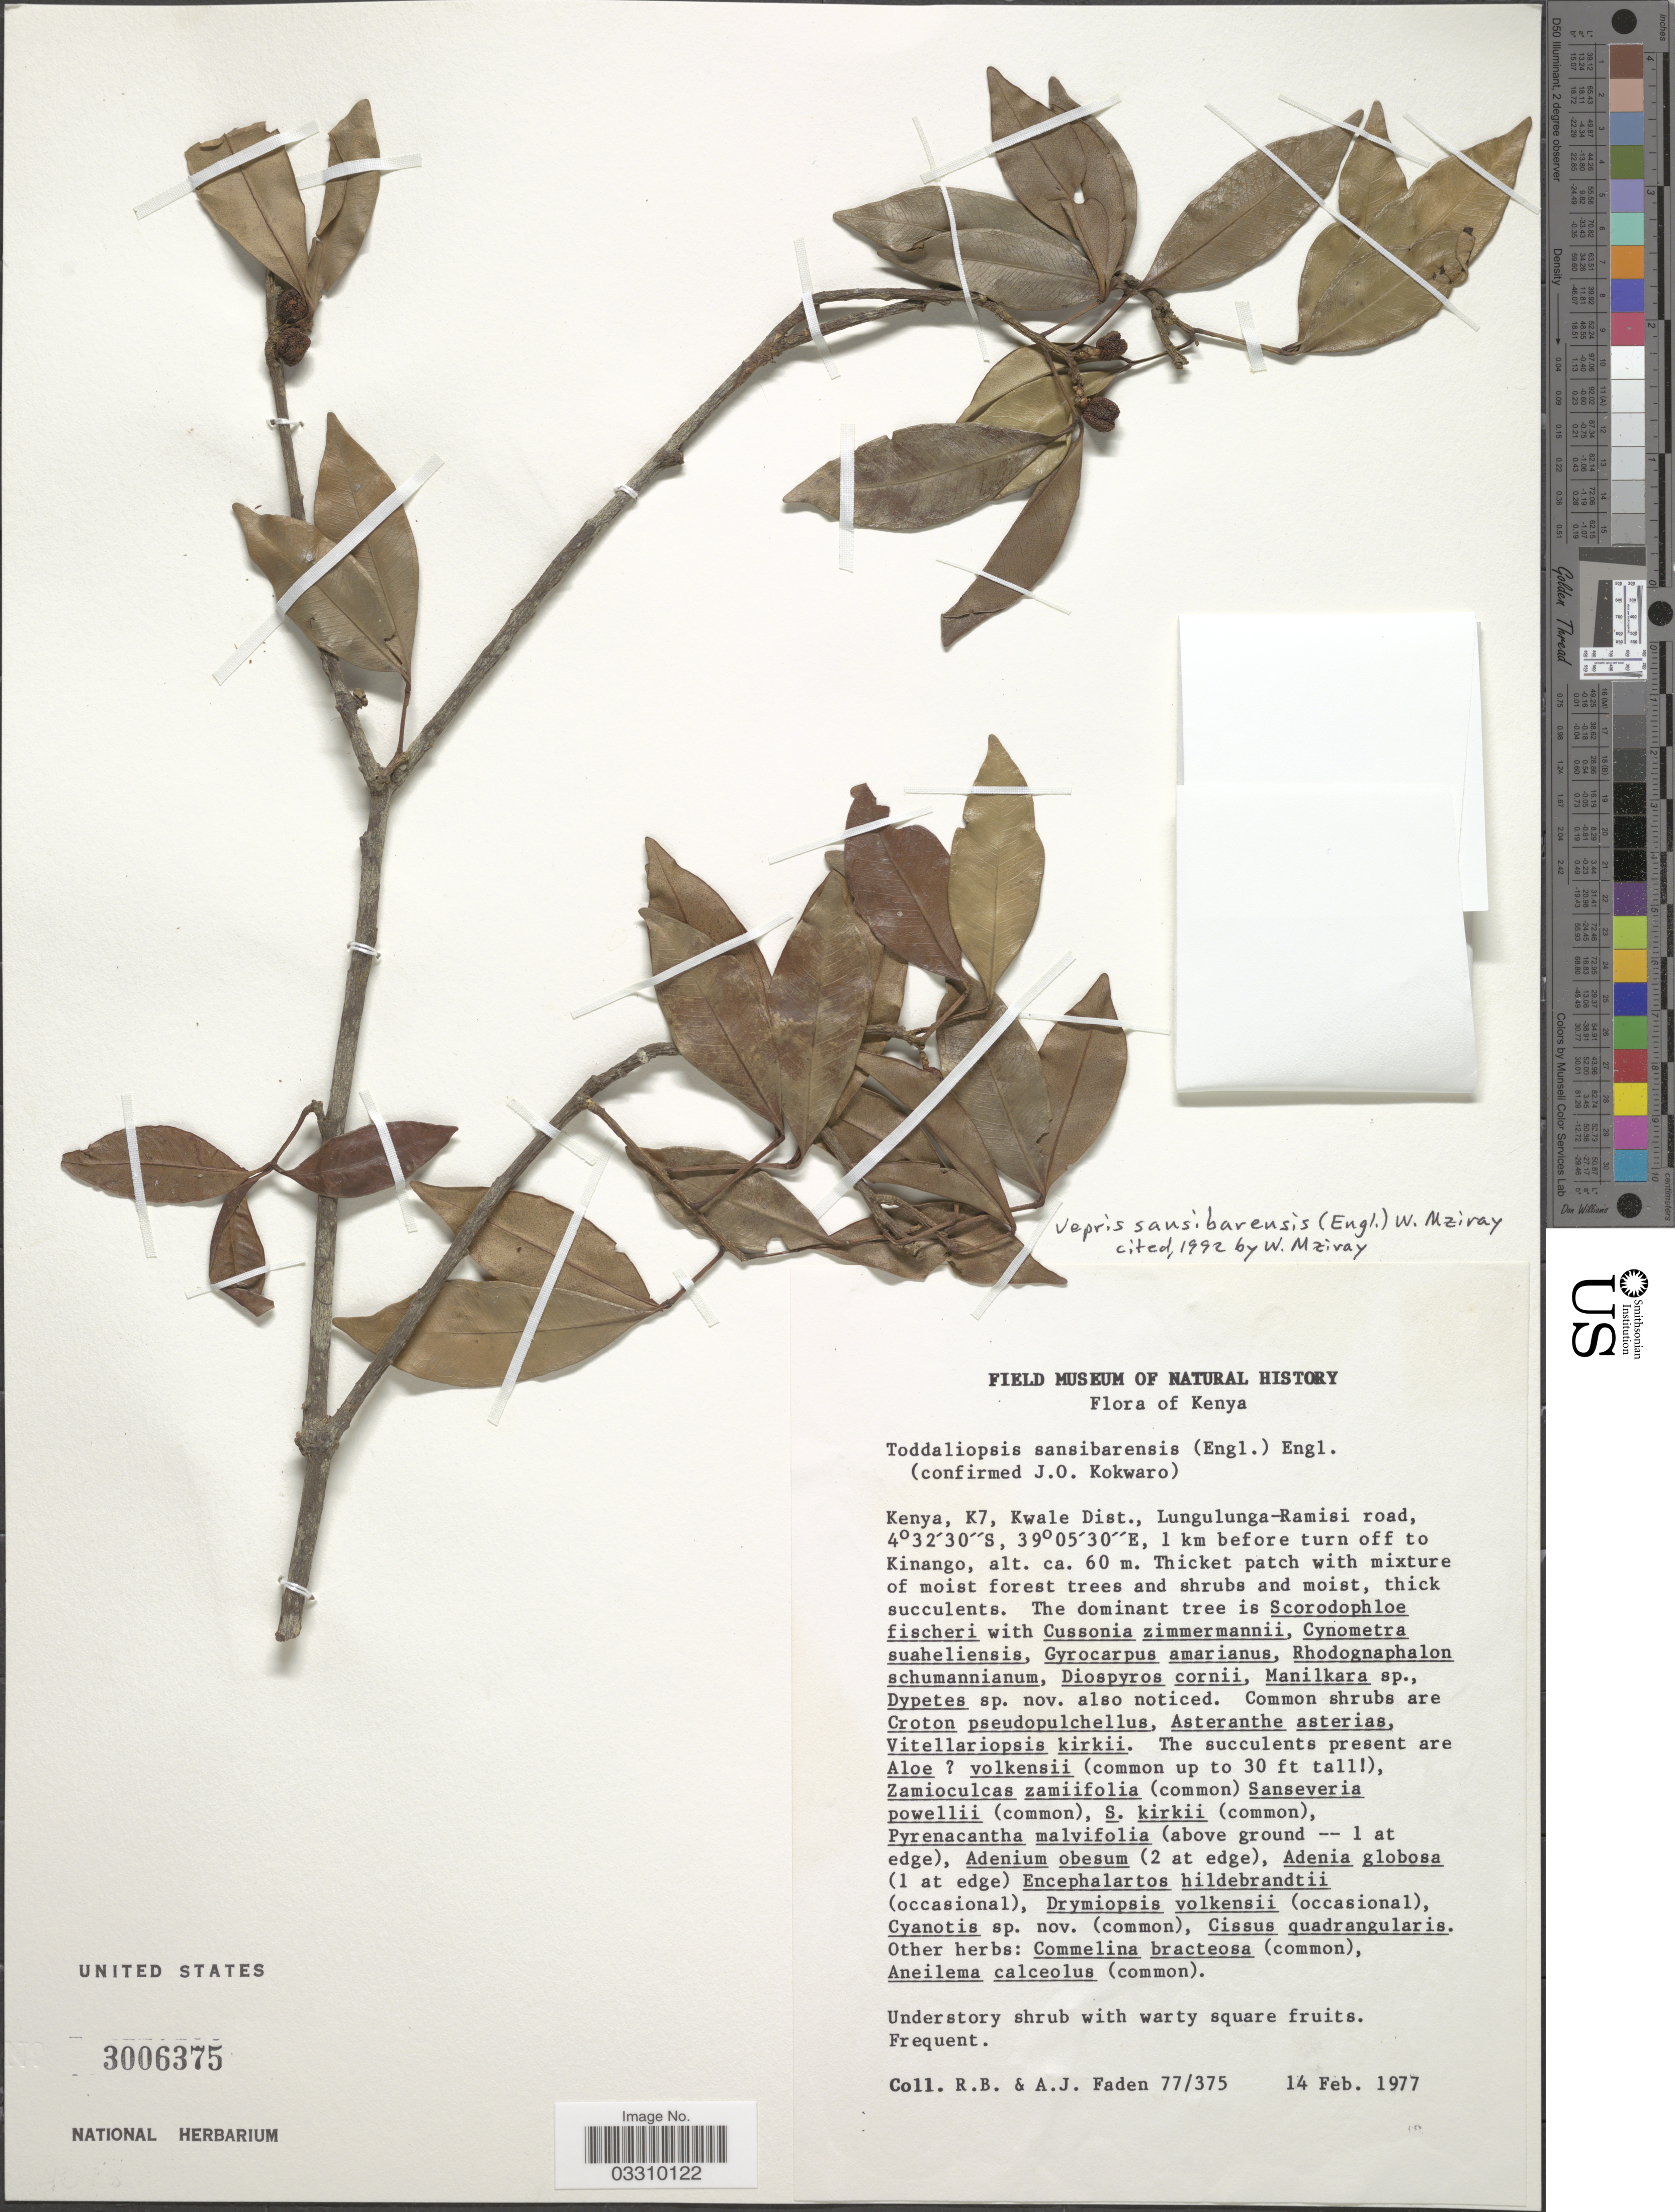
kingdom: Plantae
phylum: Tracheophyta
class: Magnoliopsida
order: Sapindales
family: Rutaceae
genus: Vepris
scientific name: Vepris sansibarensis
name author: (Engl.) Mziray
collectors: R. B. Faden & A. J. Faden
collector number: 77/375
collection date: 1977-02-14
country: Kenya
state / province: Kwale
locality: K7, Kwale Dist., Lungulunga-Ramisi road, 1 km before turn off to Kinango.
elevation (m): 60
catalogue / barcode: US 3006375